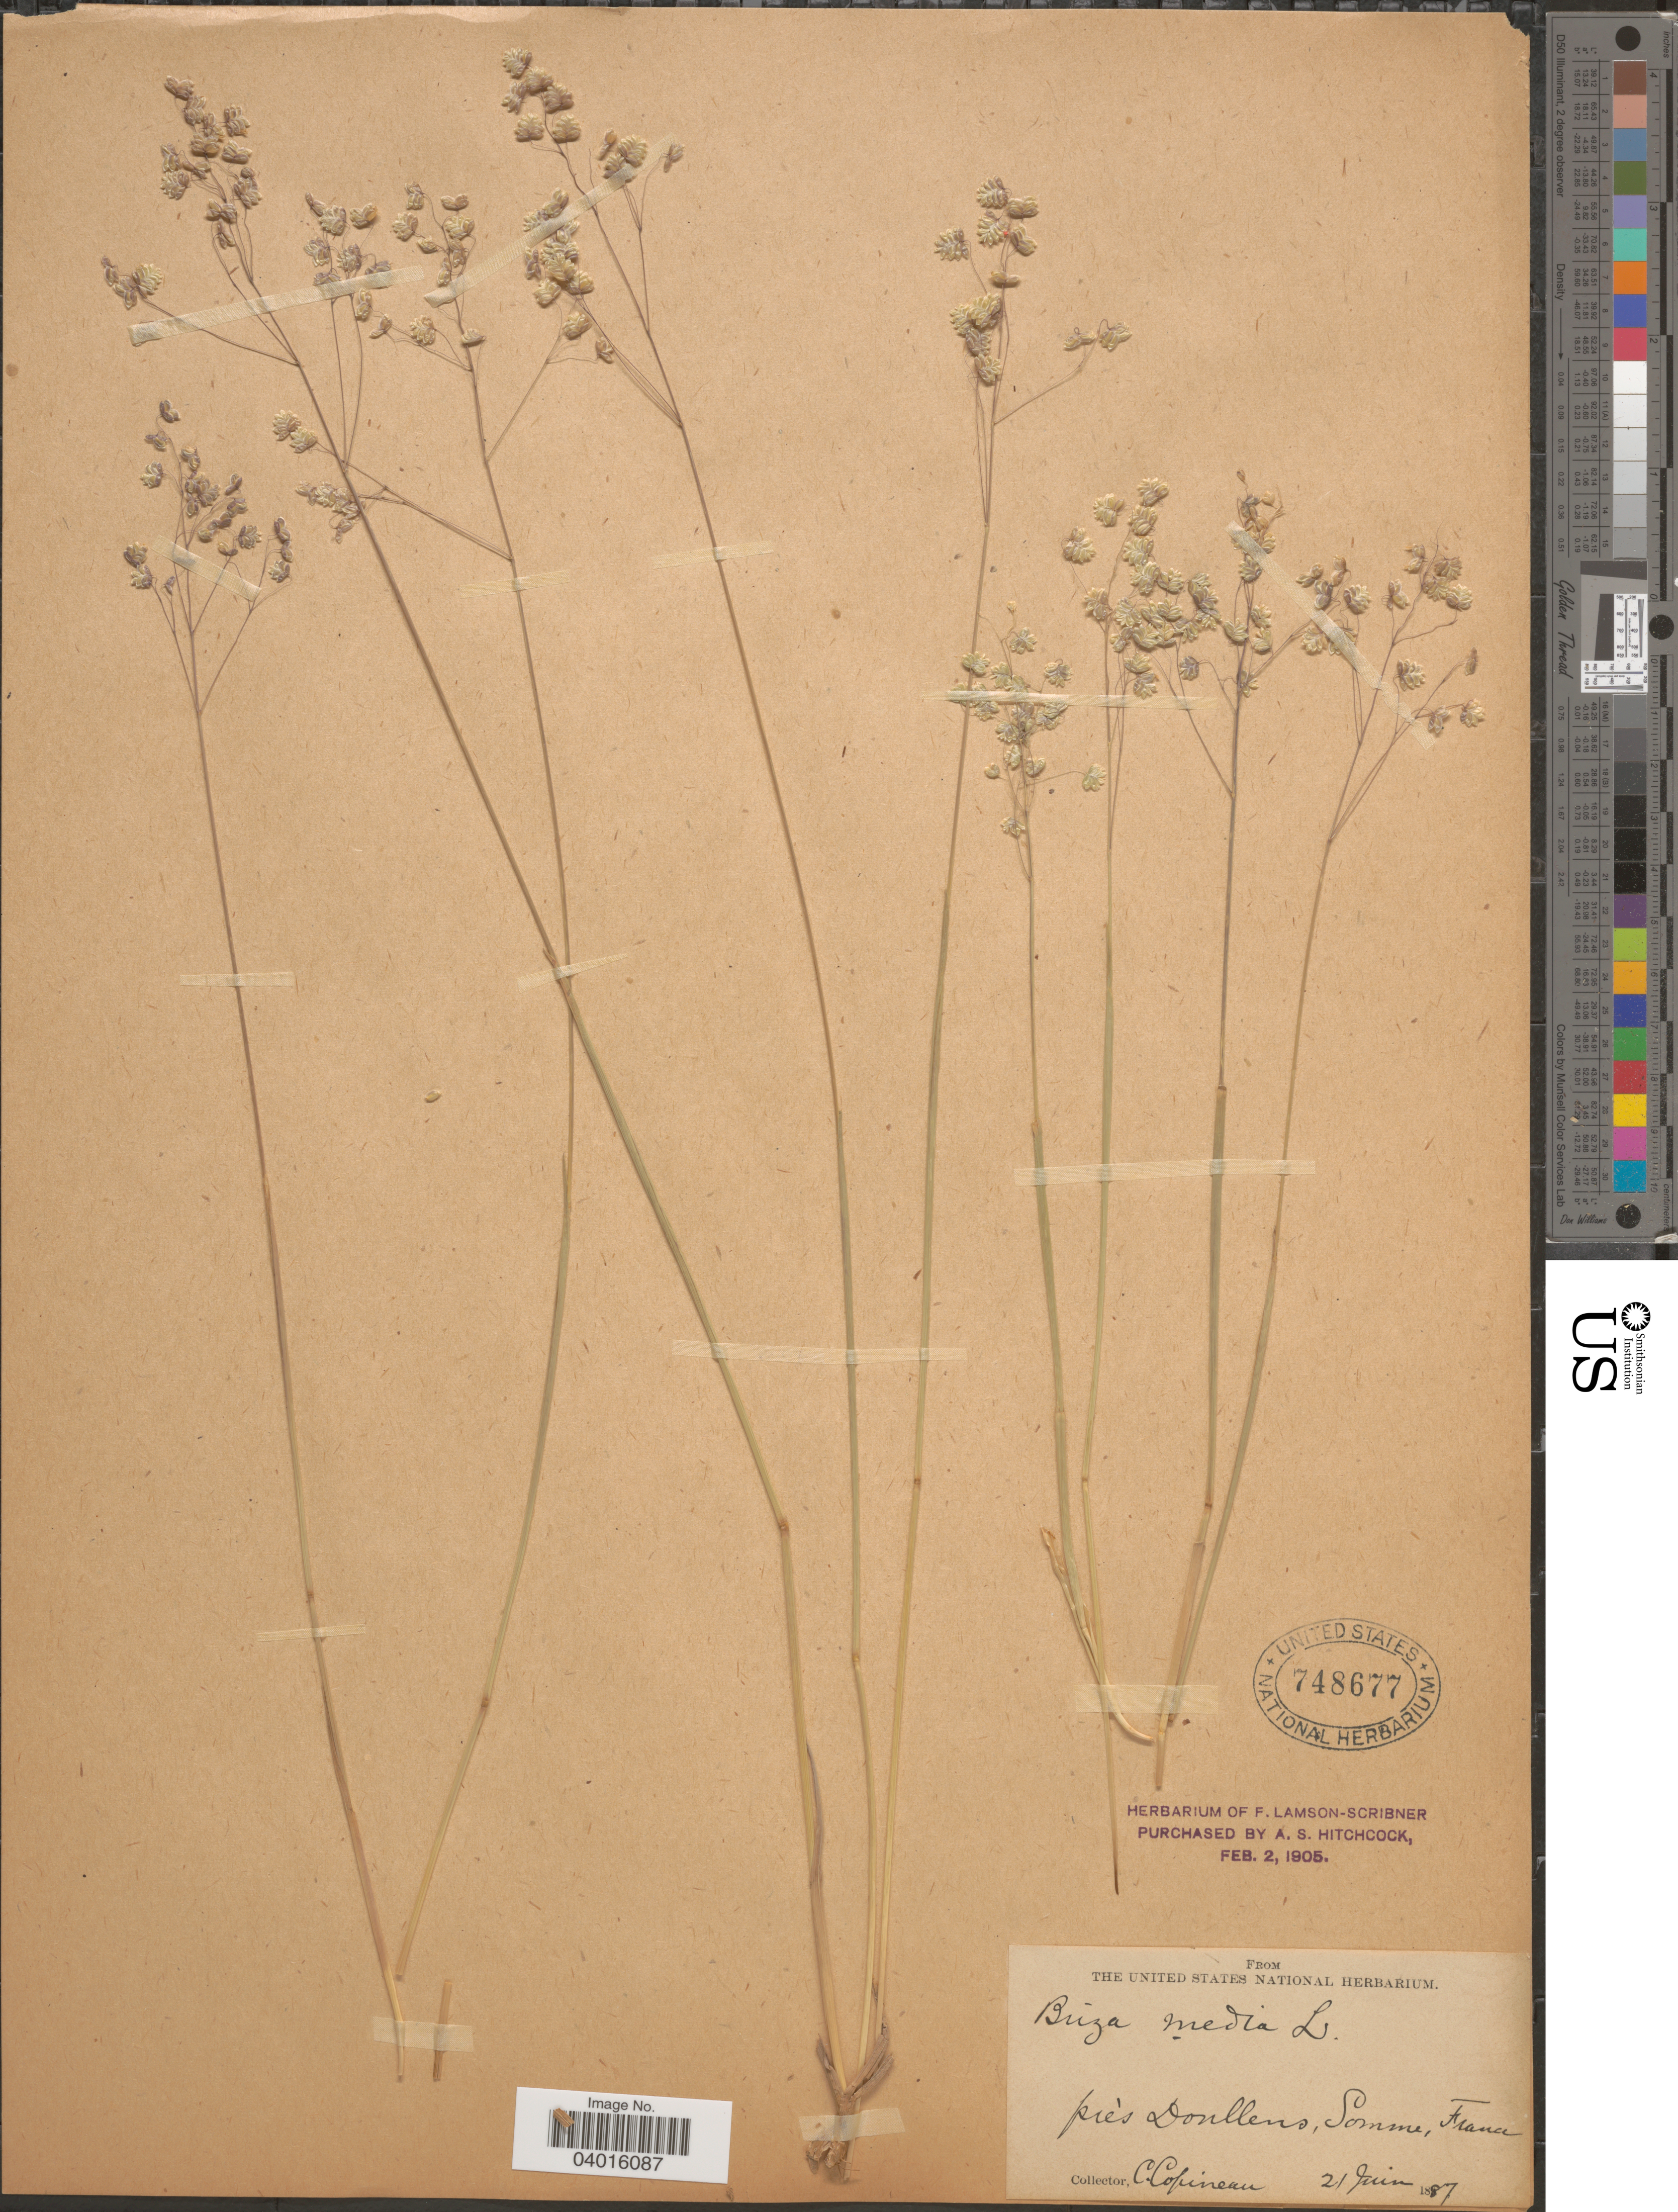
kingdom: Plantae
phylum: Tracheophyta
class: Liliopsida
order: Poales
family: Poaceae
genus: Briza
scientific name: Briza media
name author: L.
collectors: C. Copineau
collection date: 1887-06-21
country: France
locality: Près Doullens, Somme.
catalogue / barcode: US 748677